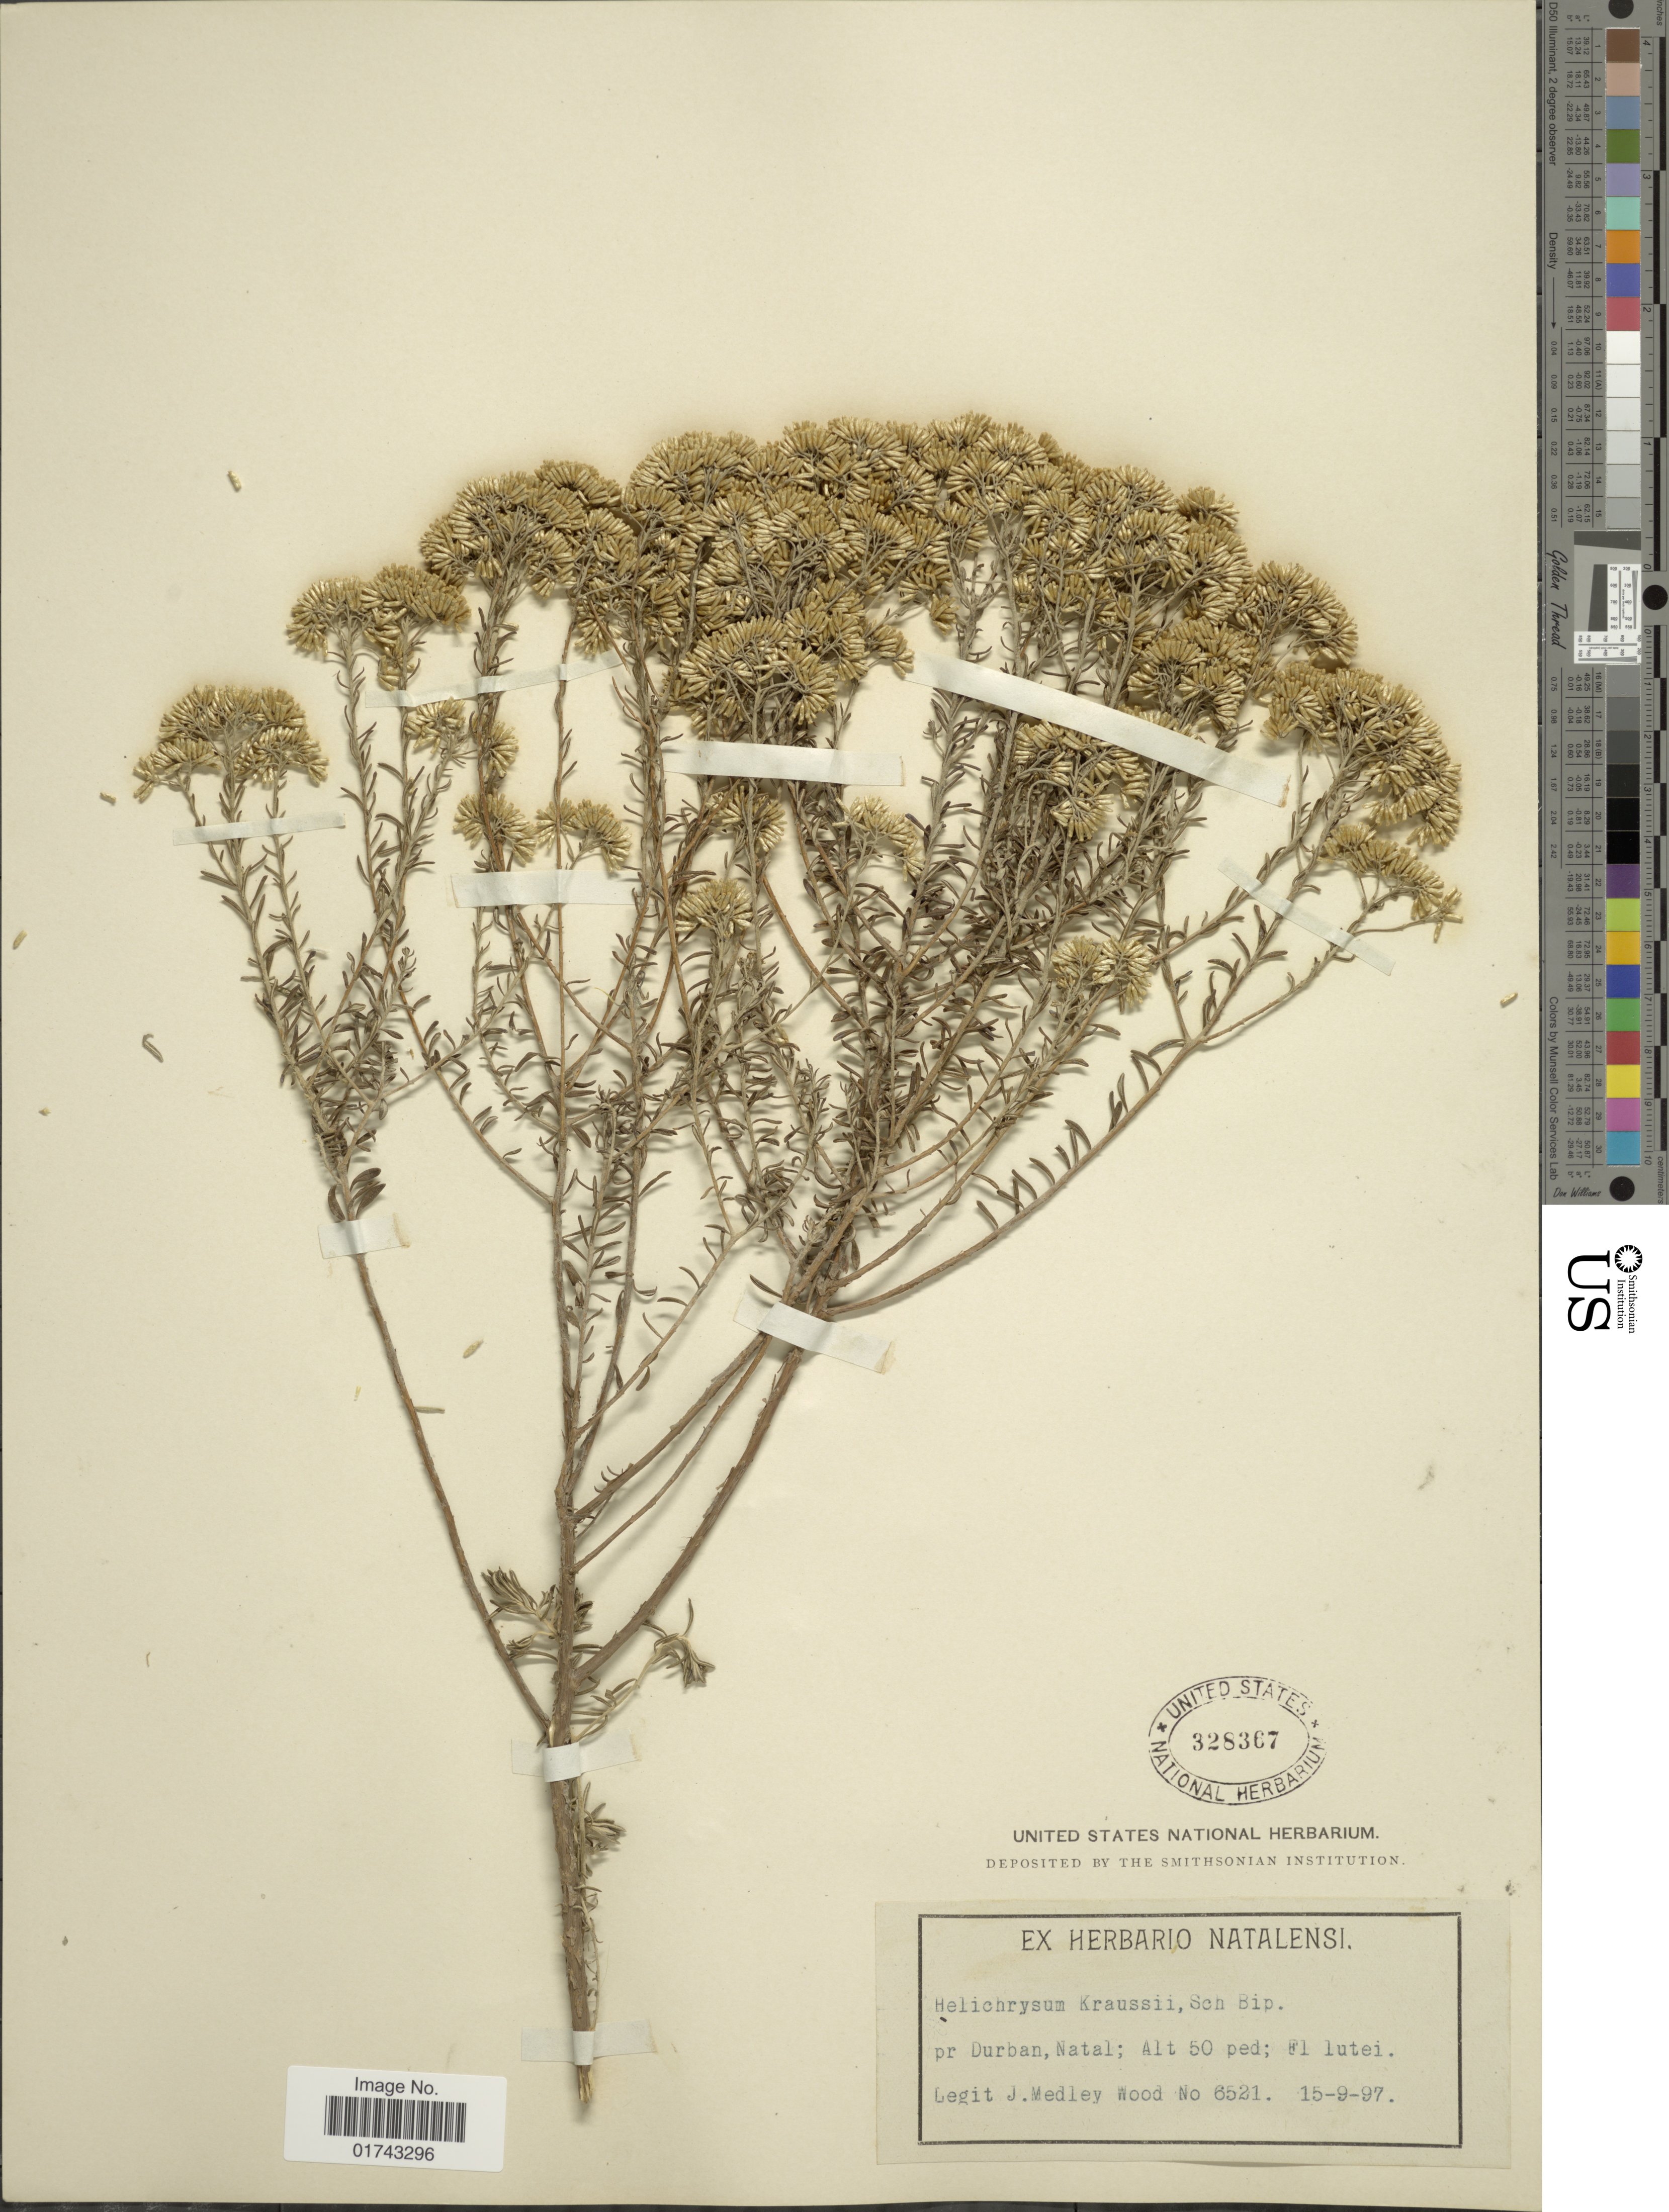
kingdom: Plantae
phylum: Tracheophyta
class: Magnoliopsida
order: Asterales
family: Asteraceae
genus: Helichrysum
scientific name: Helichrysum kraussii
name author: Sch. Bip.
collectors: J. M. Wood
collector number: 6521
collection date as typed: Transcribed d/m/y: 15/9/97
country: South Africa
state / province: KwaZulu-Natal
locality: Pr Durban, Natal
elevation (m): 15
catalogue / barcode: US 328367